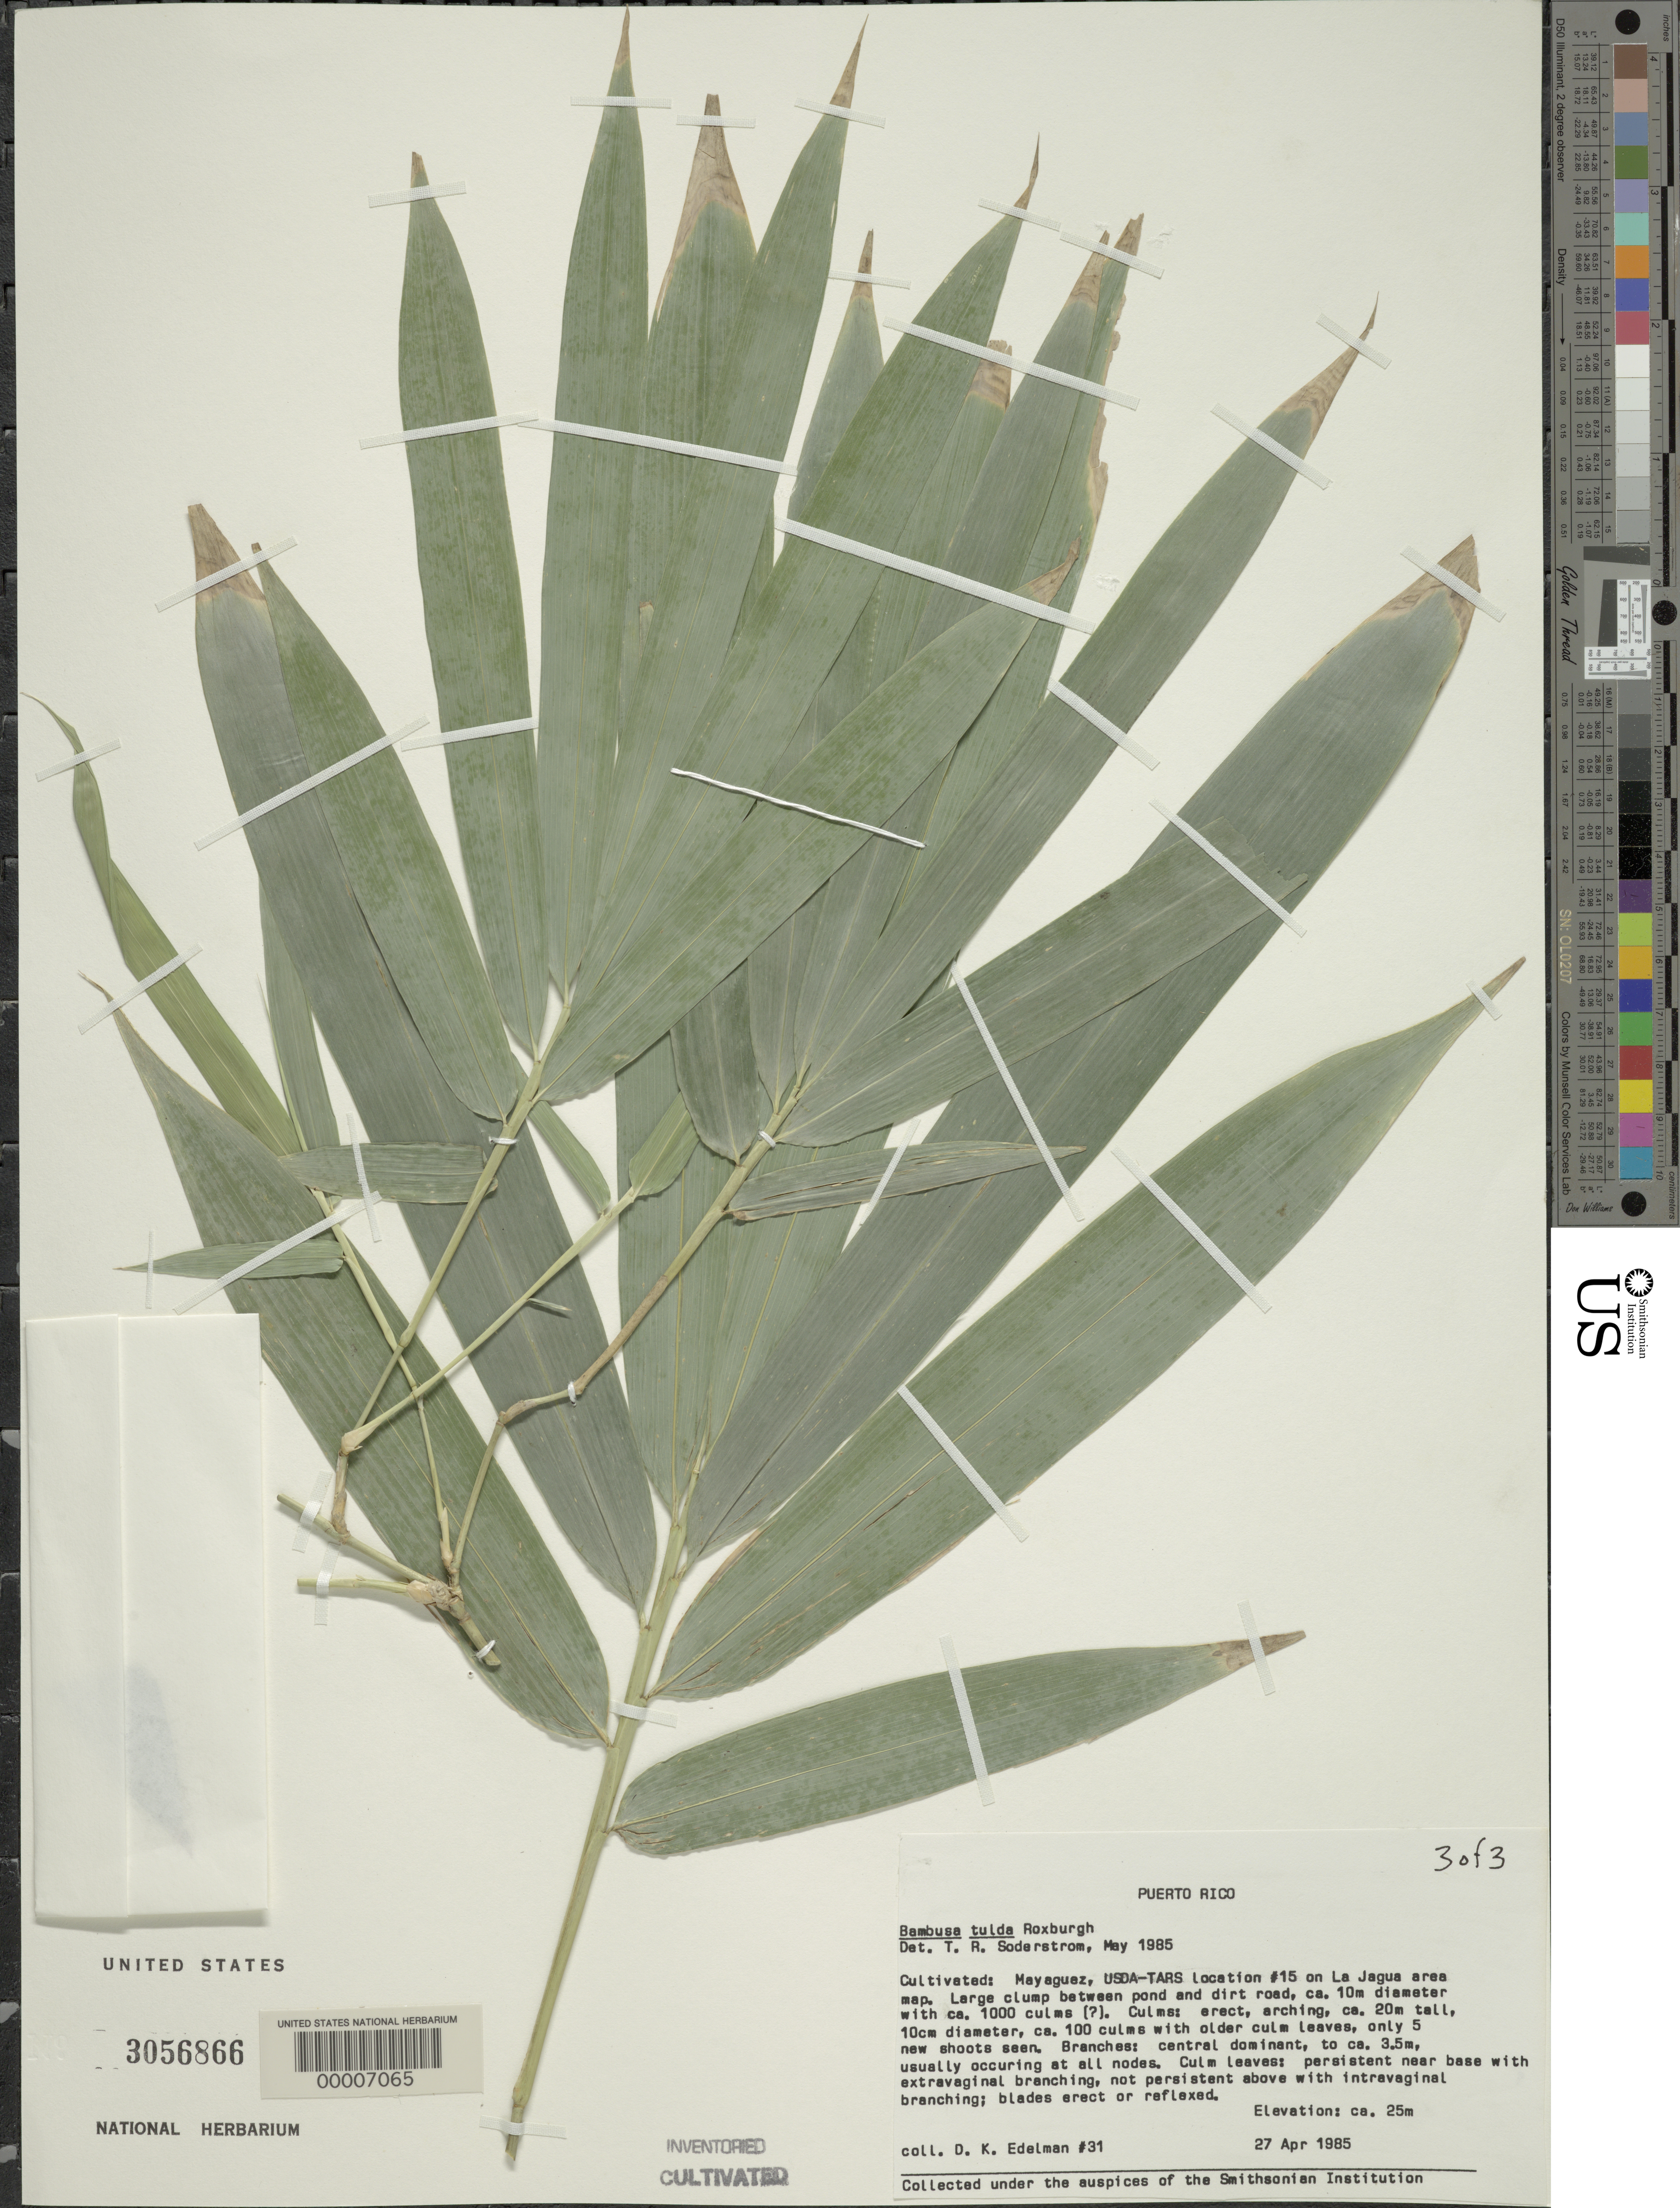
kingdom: Plantae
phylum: Tracheophyta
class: Liliopsida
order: Poales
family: Poaceae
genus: Bambusa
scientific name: Bambusa tulda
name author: Roxb.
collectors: D. Edelman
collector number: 31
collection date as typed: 27 Apr 1985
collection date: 1985-04-27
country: Puerto Rico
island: Greater Antilles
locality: Mayaguez, usda-tars, location 15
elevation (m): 25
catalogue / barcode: US 3056866